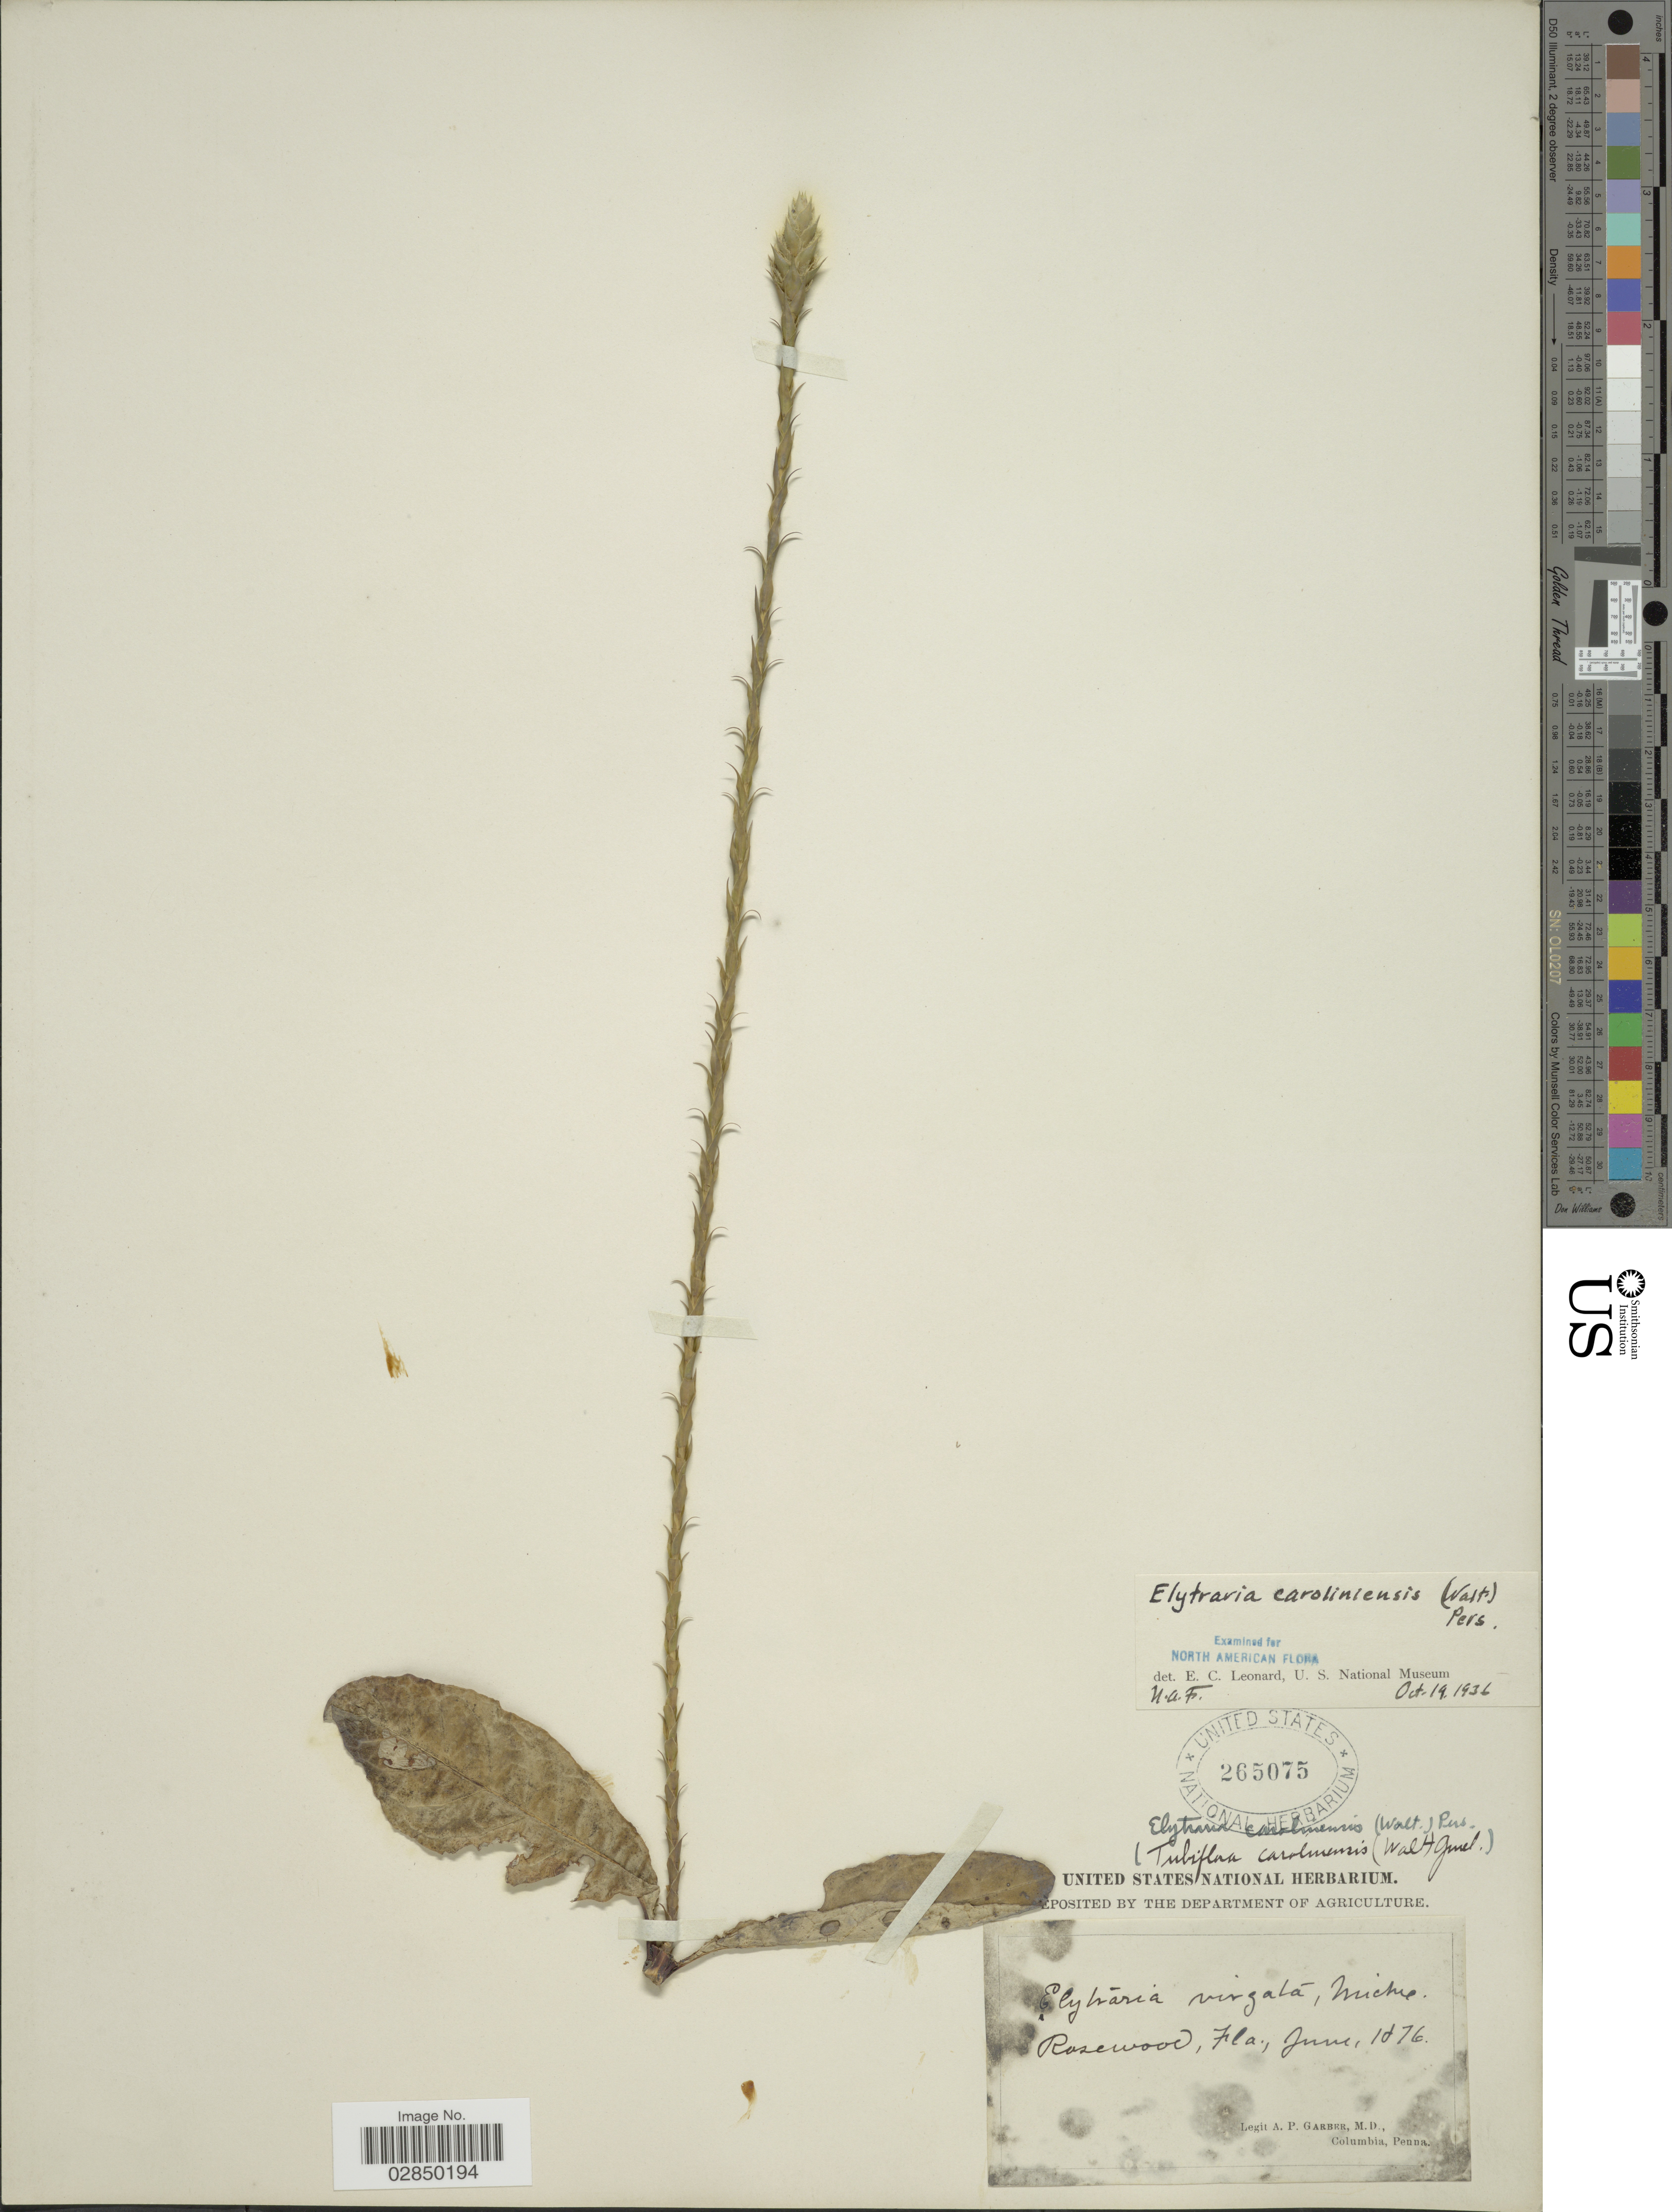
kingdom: Plantae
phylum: Tracheophyta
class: Magnoliopsida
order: Lamiales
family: Acanthaceae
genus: Elytraria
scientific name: Elytraria caroliniensis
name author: (J.F. Gmel.) Pers.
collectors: A. P. Garber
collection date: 1876-06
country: United States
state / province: Florida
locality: Rosewood, Fla.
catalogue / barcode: US 265075